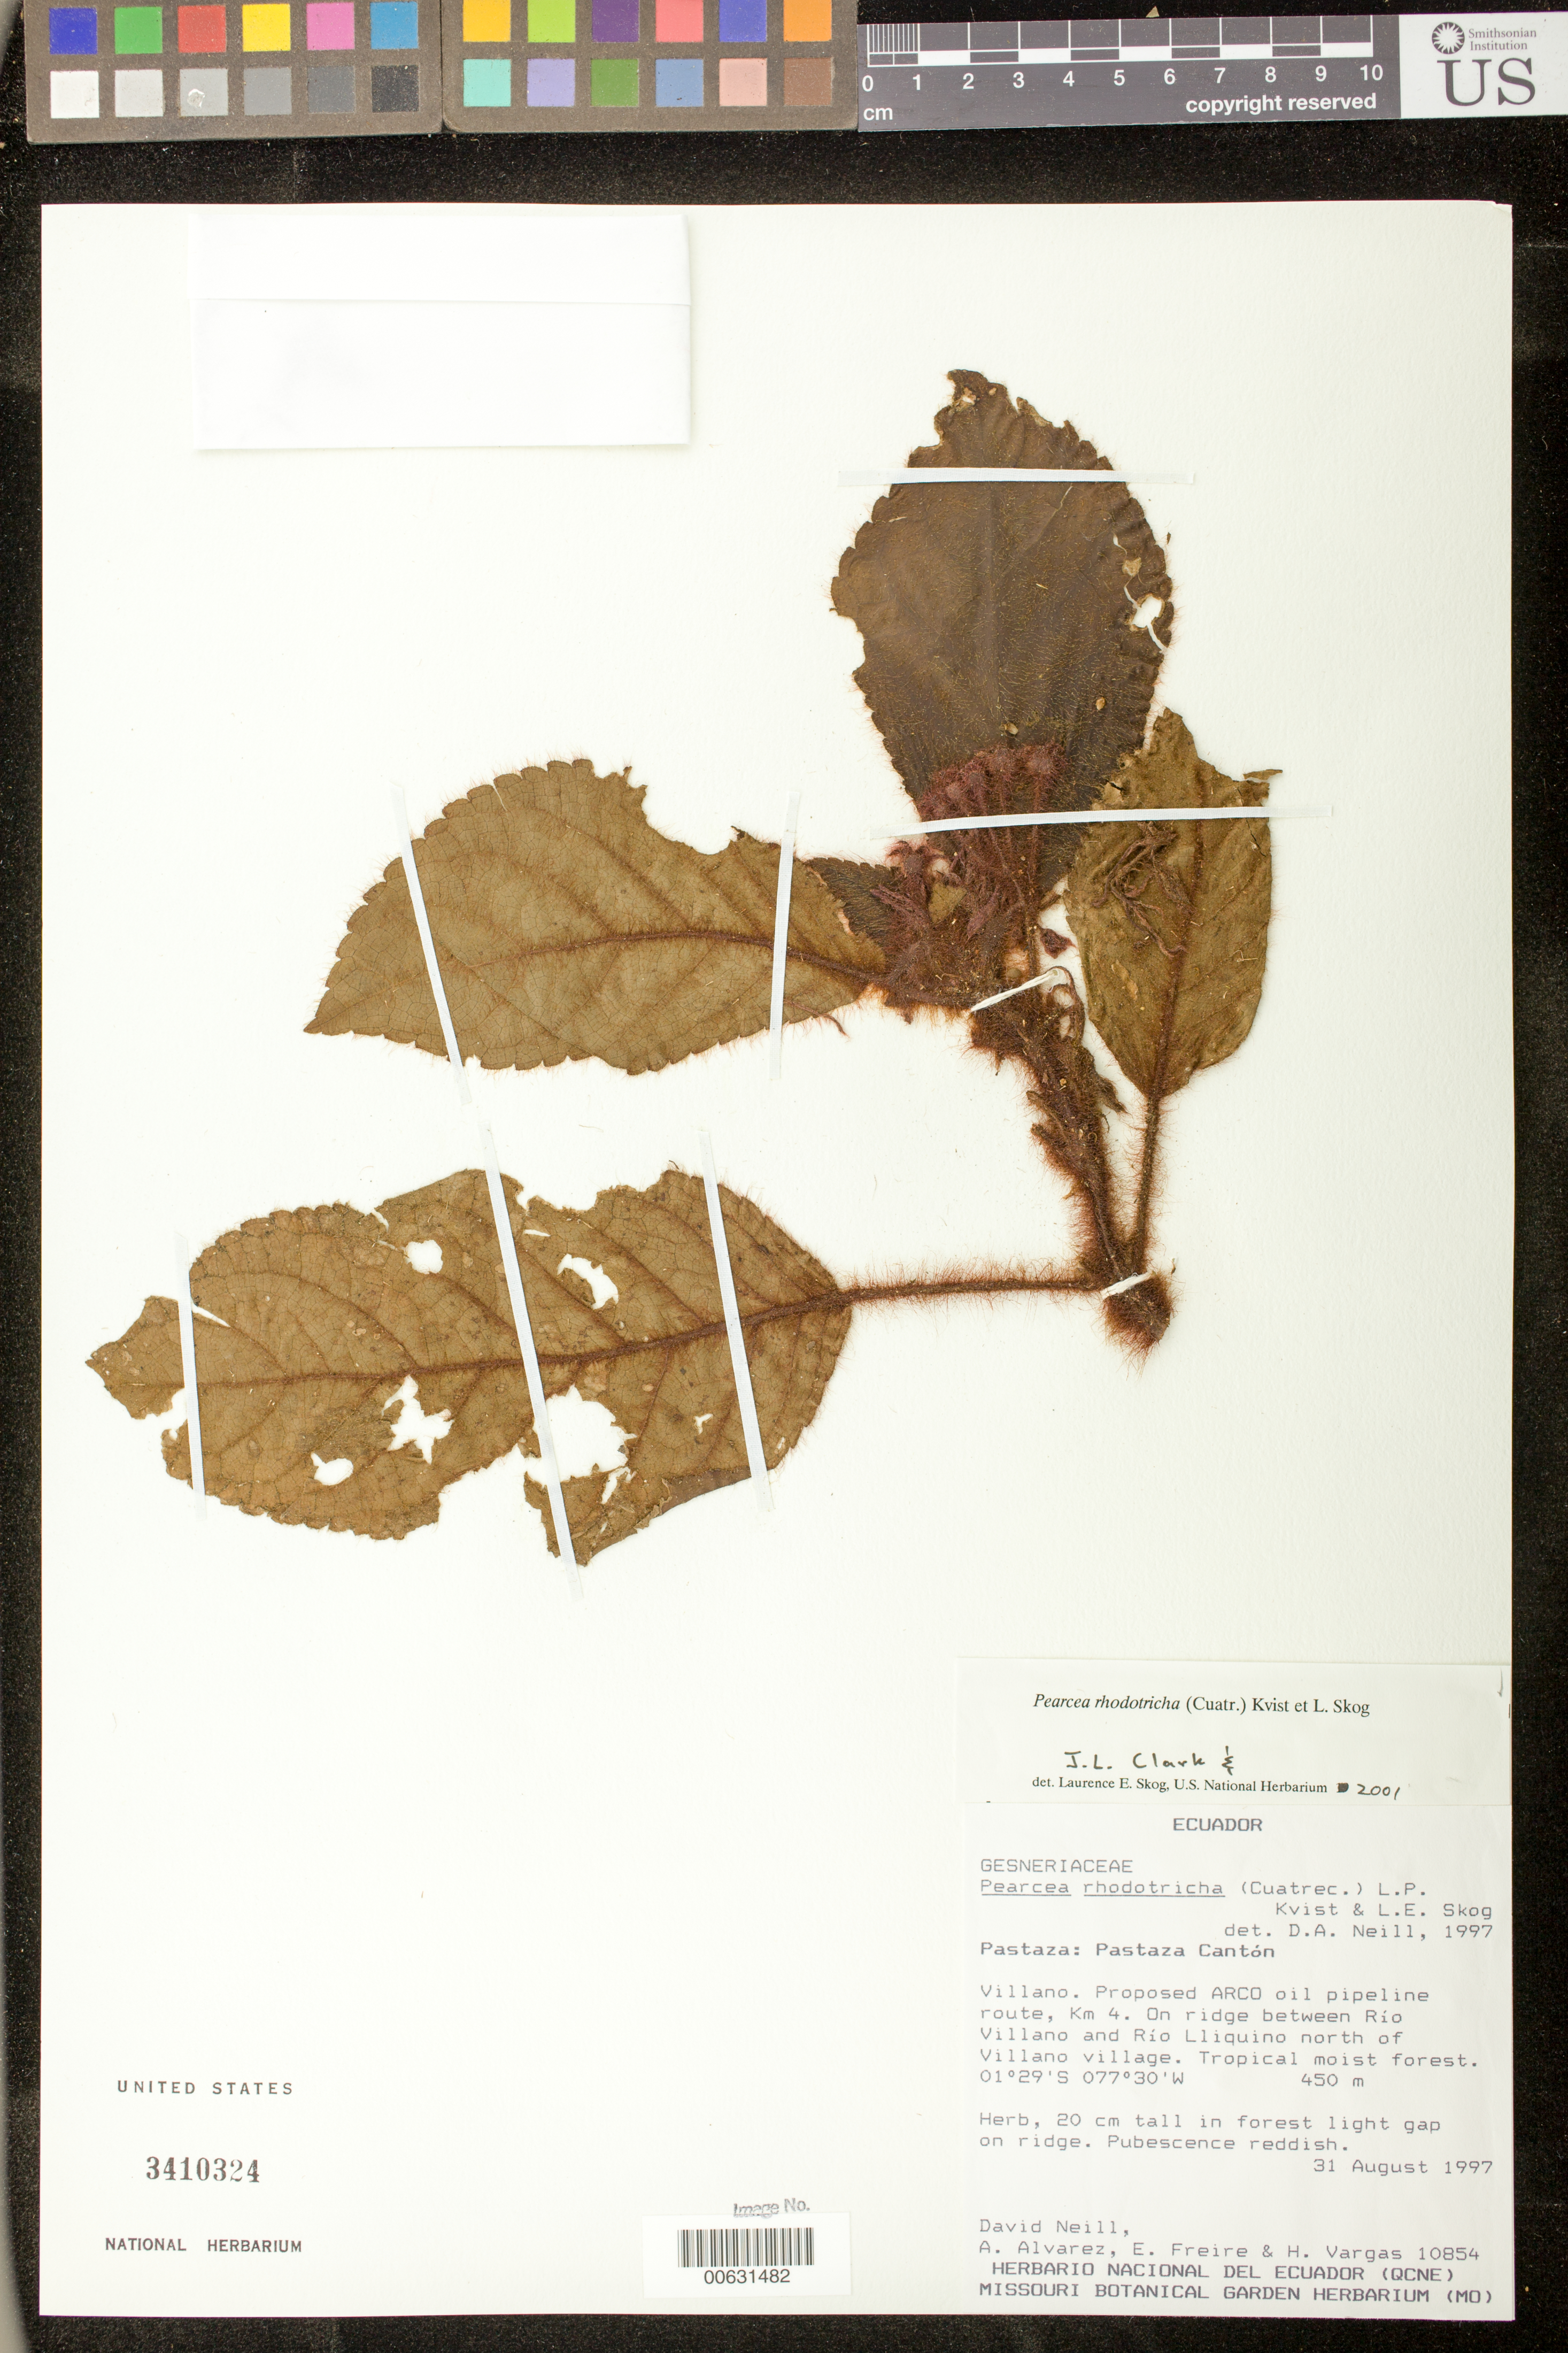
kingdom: Plantae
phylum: Tracheophyta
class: Magnoliopsida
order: Lamiales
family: Gesneriaceae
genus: Pearcea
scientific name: Pearcea rhodotricha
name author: (Cuatrec.) L.P. Kvist & L.E. Skog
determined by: Clark, J. L.; Skog, Laurence E.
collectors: D. A. Neill, A. Alvarez, E. Freire & H. Vargas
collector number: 10854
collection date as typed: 31 Aug 1997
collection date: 1997-08-31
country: Ecuador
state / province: Pastaza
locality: Pastaza Cantón; Villano, proposed ARCO oil pipeline route, km 4, on ridge between Río Villano and Río Lliquino north of Villano village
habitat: Tropical moist forest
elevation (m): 450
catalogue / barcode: US 3410324